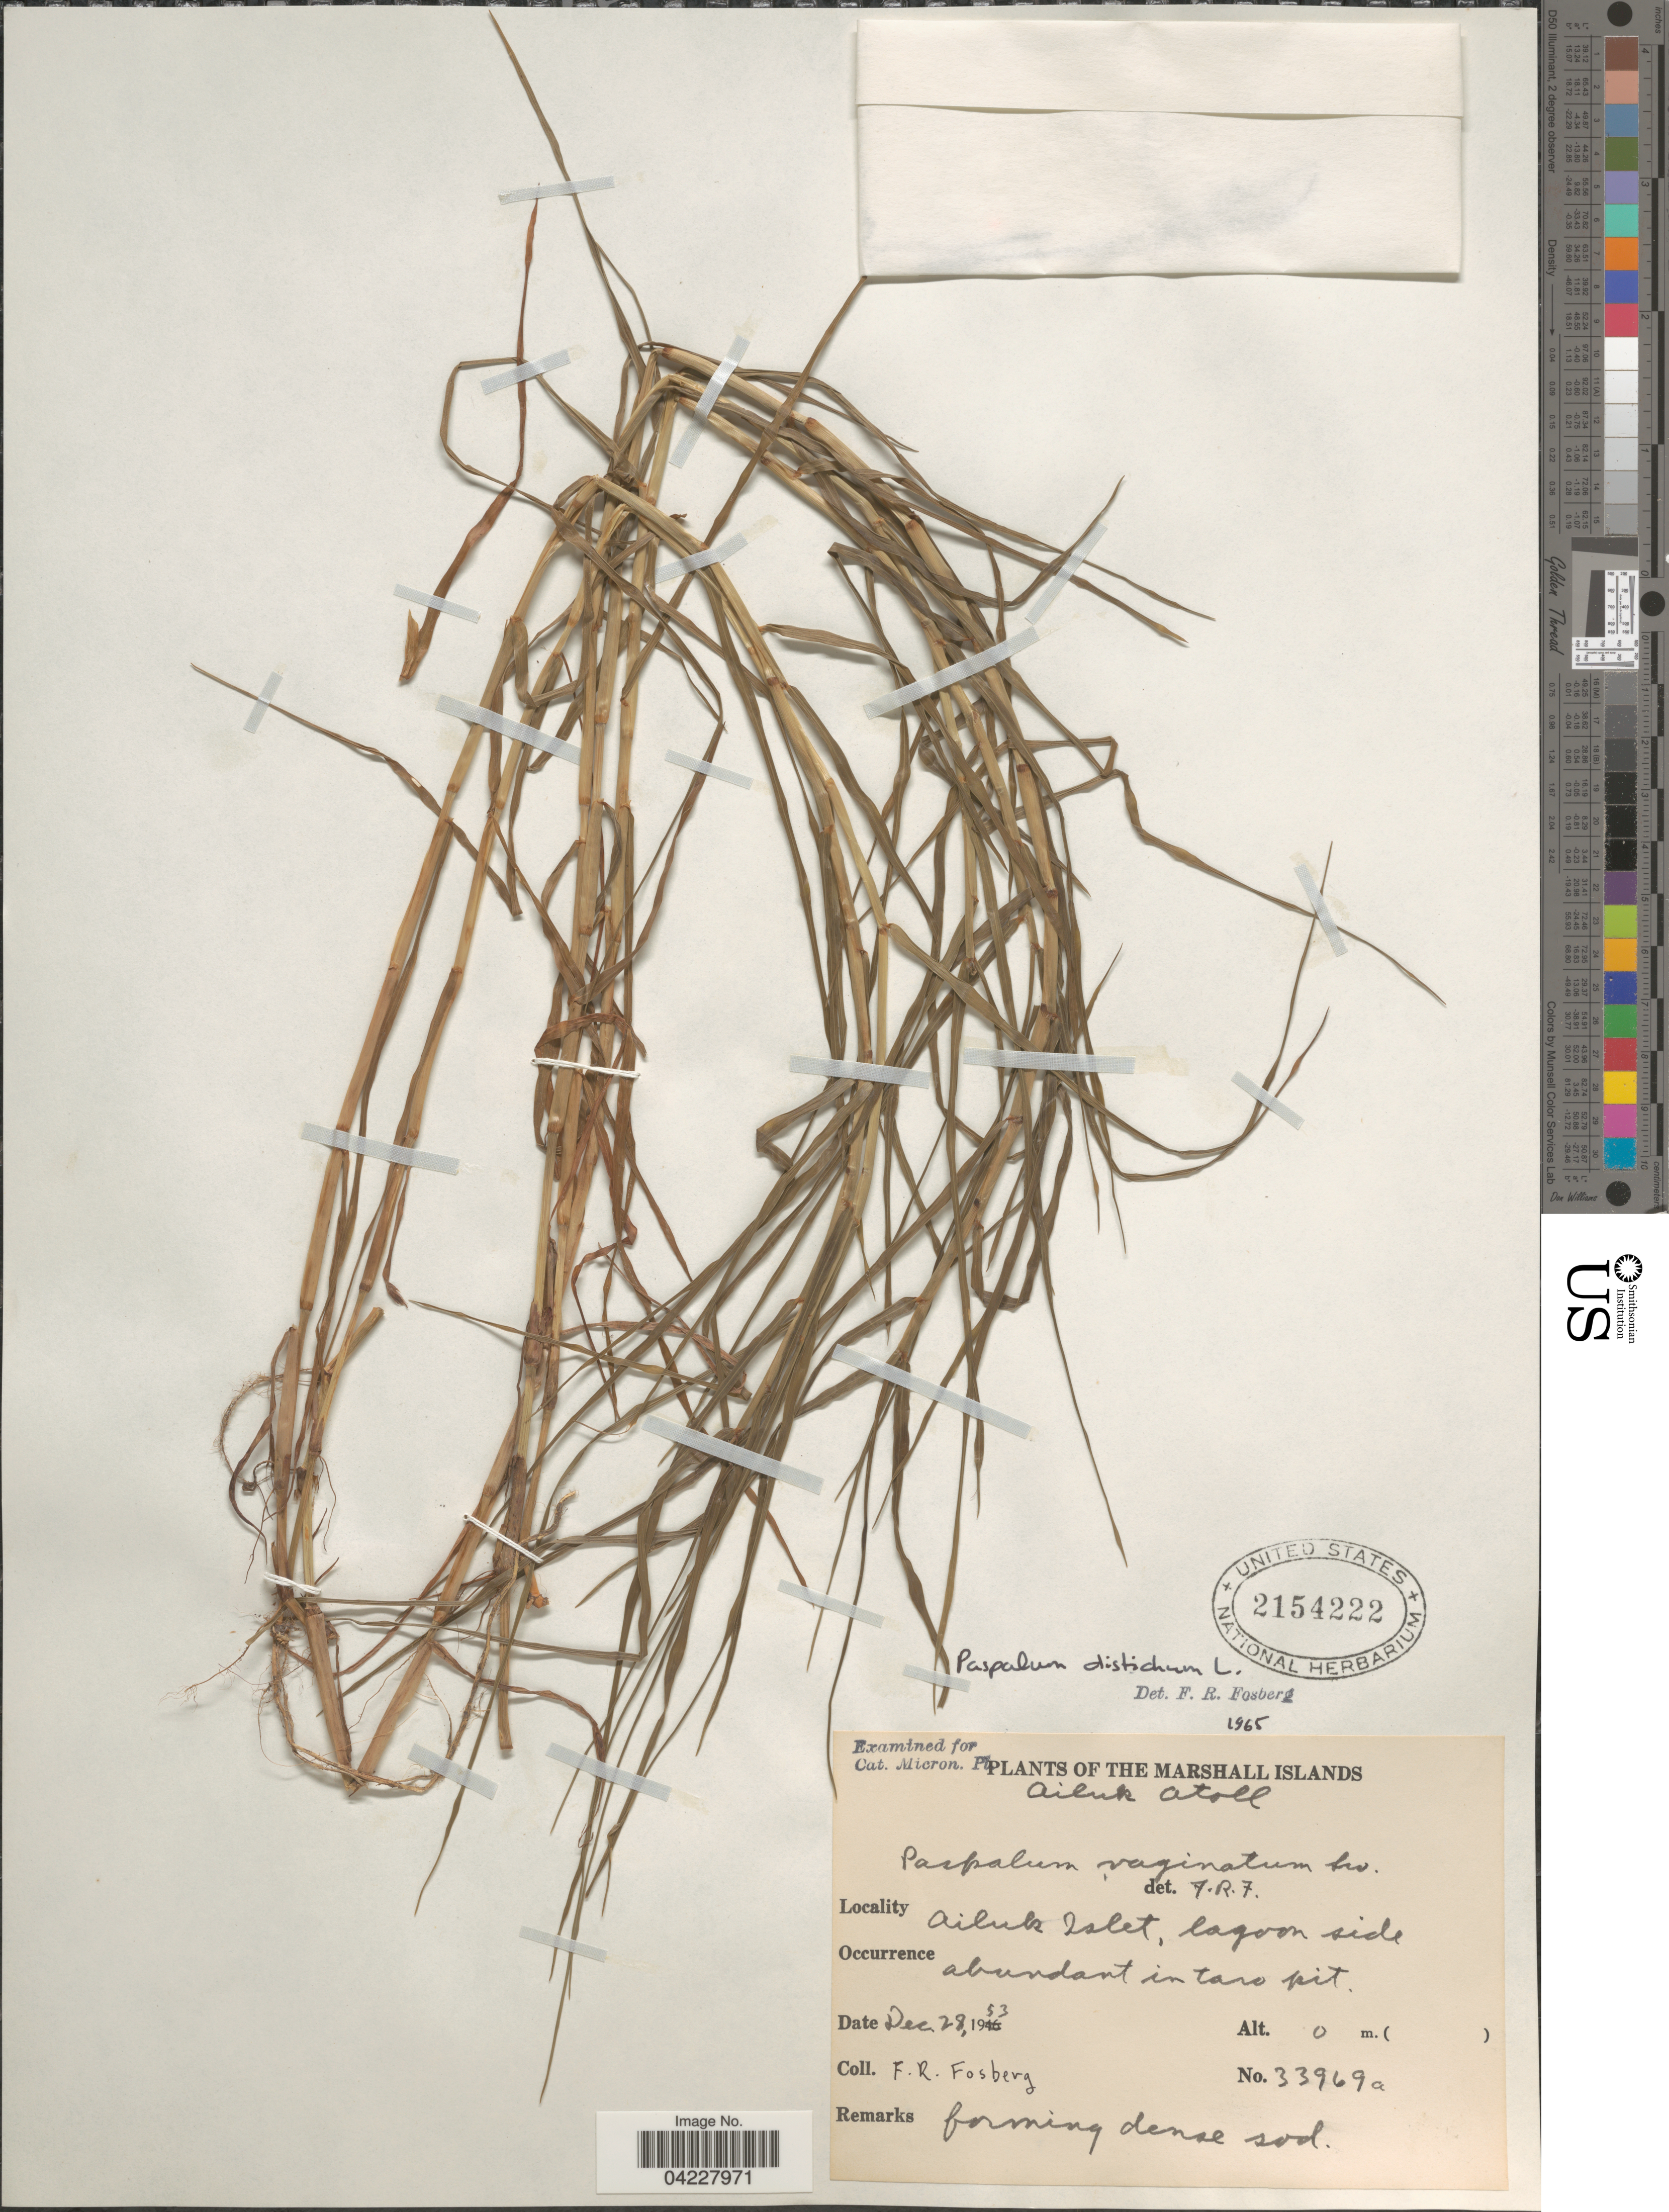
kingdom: Plantae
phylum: Tracheophyta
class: Liliopsida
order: Poales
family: Poaceae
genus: Paspalum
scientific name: Paspalum distichum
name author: L.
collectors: F. R. Fosberg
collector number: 33969a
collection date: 1953-12-28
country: Marshall Islands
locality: Ailuk Atoll. Ailuk Islet, lagoon side.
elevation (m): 0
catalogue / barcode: US 2154222